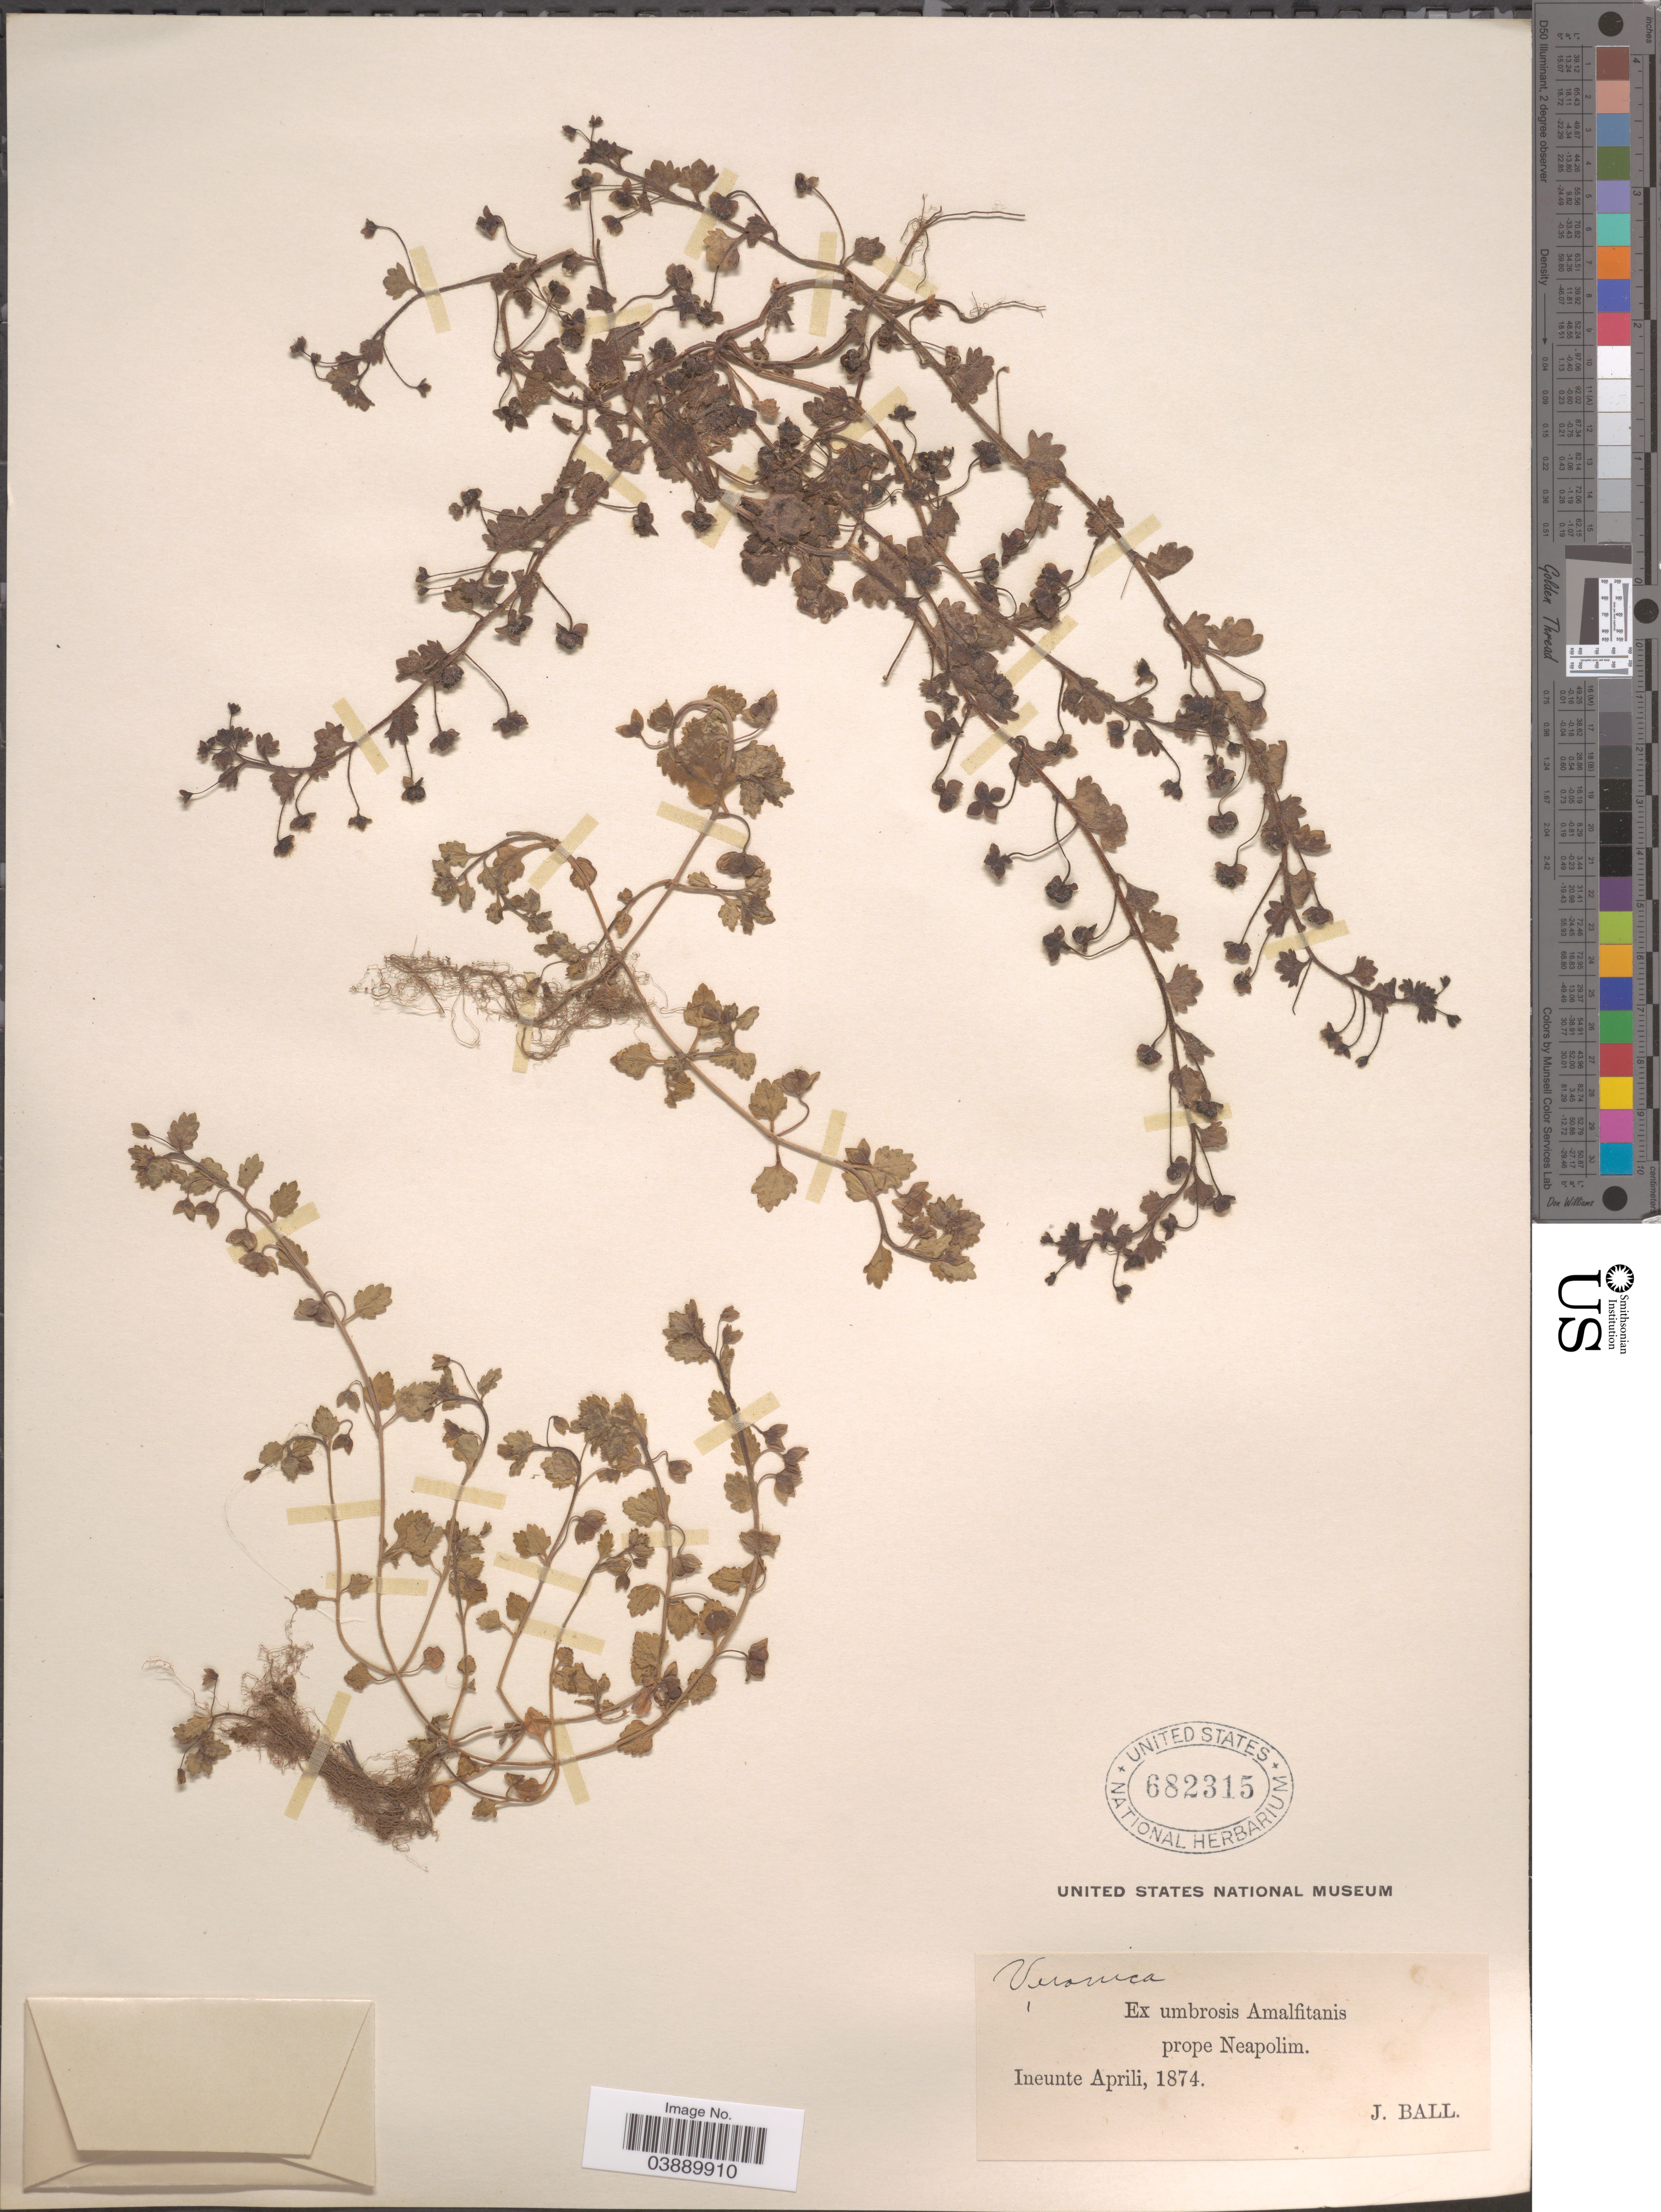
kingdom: Plantae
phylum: Tracheophyta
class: Magnoliopsida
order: Lamiales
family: Plantaginaceae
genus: Veronica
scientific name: Veronica cymbalaria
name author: M. Bodard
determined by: Albach, Dirk C.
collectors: J. Ball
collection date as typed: Ineunte Aprili, 1874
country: Italy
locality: Ex umbrosis Amalfitanis prope Neapolim.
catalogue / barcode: US 682315